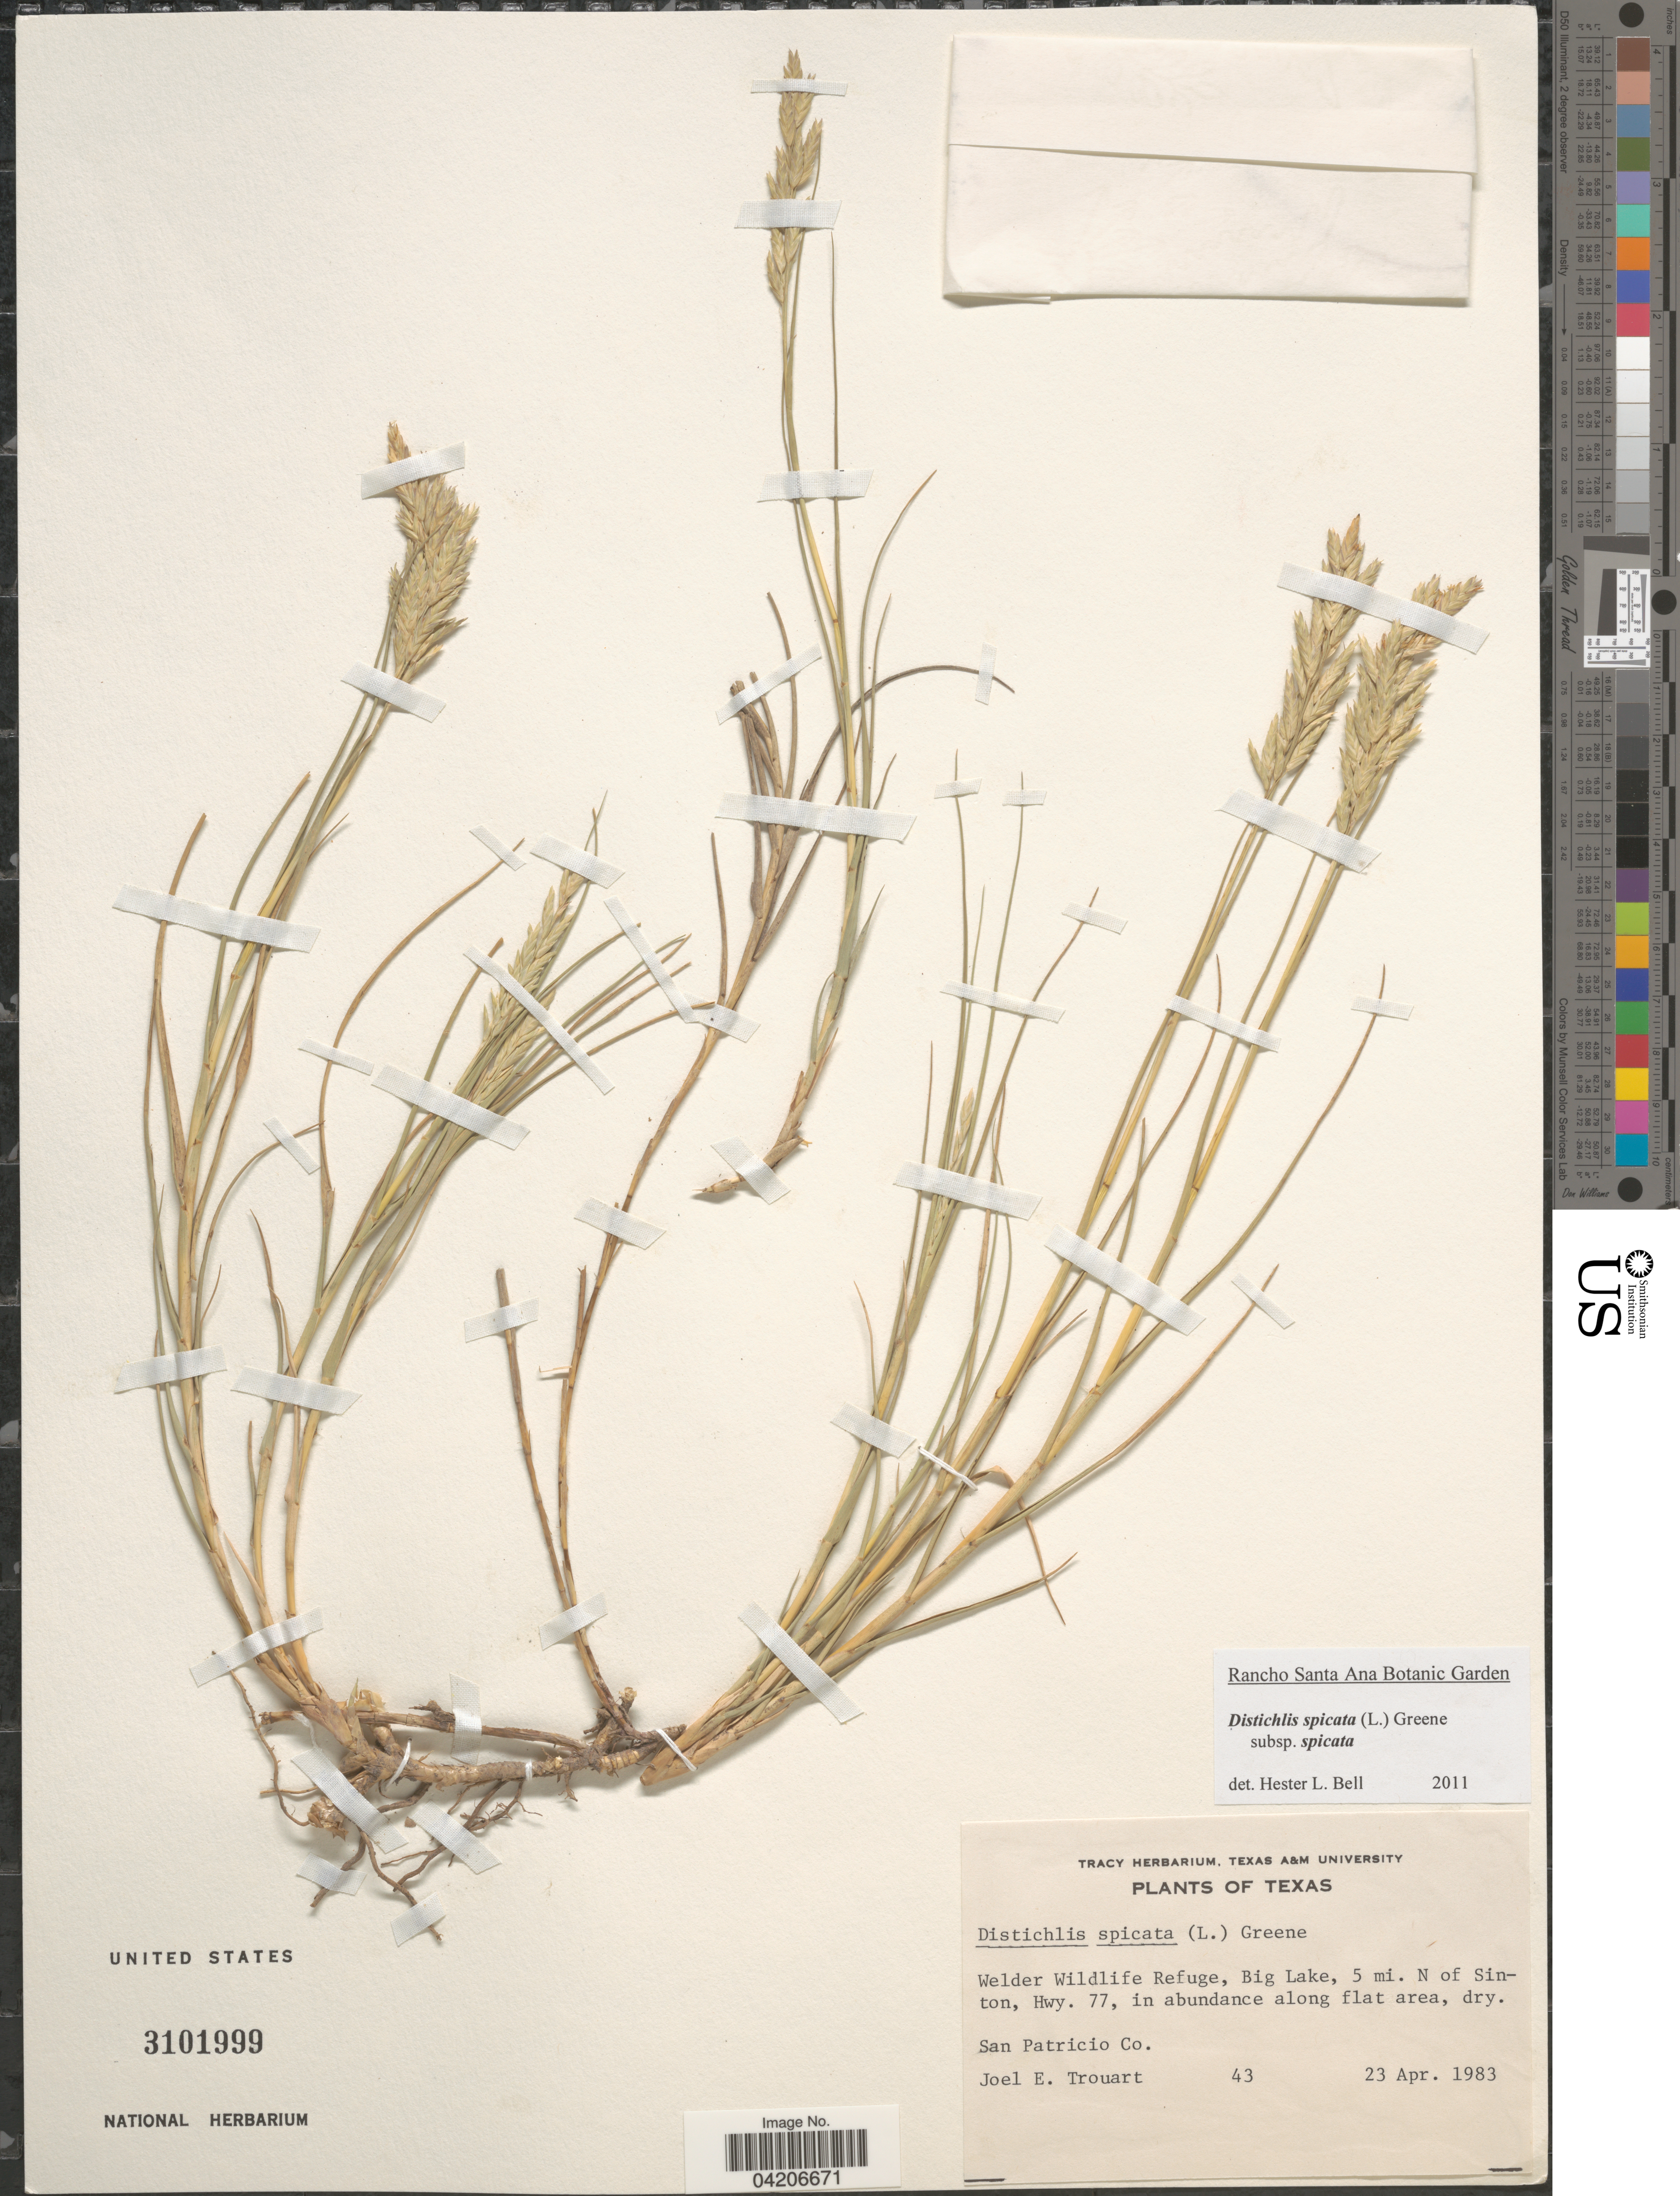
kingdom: Plantae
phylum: Tracheophyta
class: Liliopsida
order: Poales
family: Poaceae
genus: Distichlis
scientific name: Distichlis spicata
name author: (L.) Greene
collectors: J. Trouart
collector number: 43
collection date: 1983-04-23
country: United States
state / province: Texas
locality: Welder Wildlife Refuge, Big Lake, 5 mi. N of Sinton, Hwy. 77. San Patricio Co.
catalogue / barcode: US 3101999